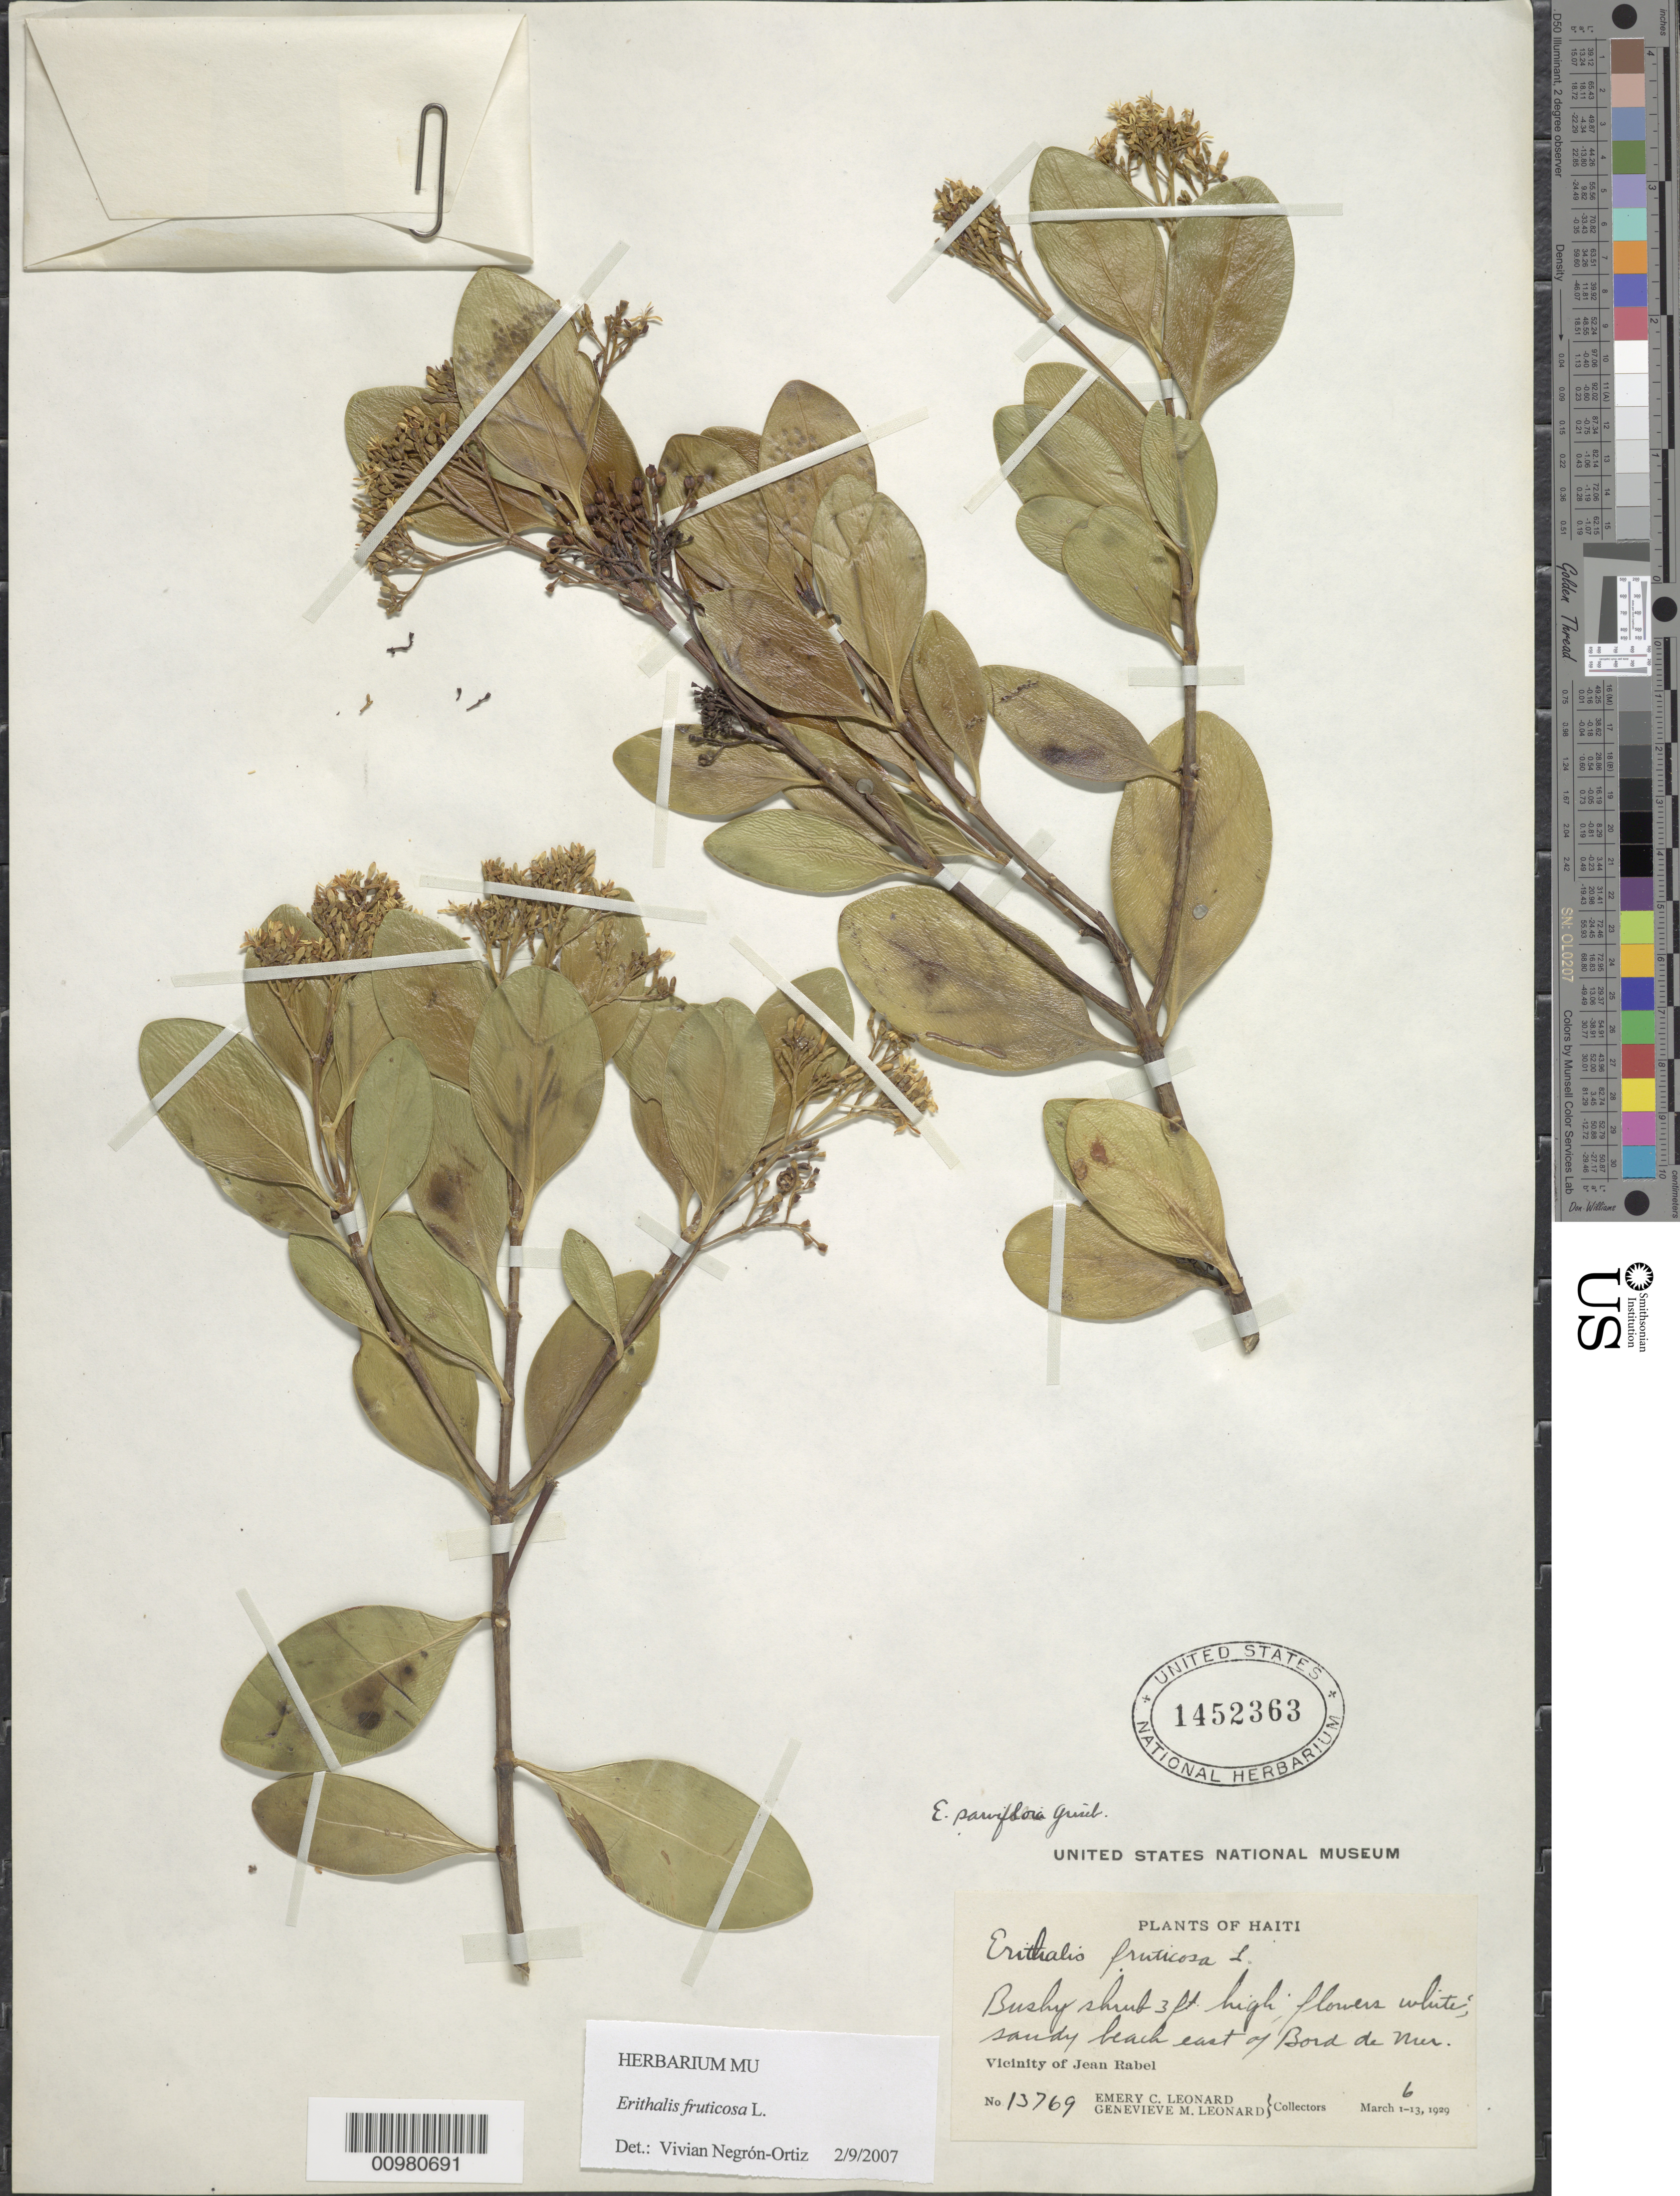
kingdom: Plantae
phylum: Tracheophyta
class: Magnoliopsida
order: Gentianales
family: Rubiaceae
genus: Erithalis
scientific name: Erithalis fruticosa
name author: L.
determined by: Negrón-Ortiz, V.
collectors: E. C. Leonard & G. M. Leonard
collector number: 13769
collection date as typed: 05 Mar 1929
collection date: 1929-03-05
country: Haiti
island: Hispaniola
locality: Vicinity of Jean Rabel, east of Bord de Mer.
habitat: Sandy beach.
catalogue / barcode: US 1452363